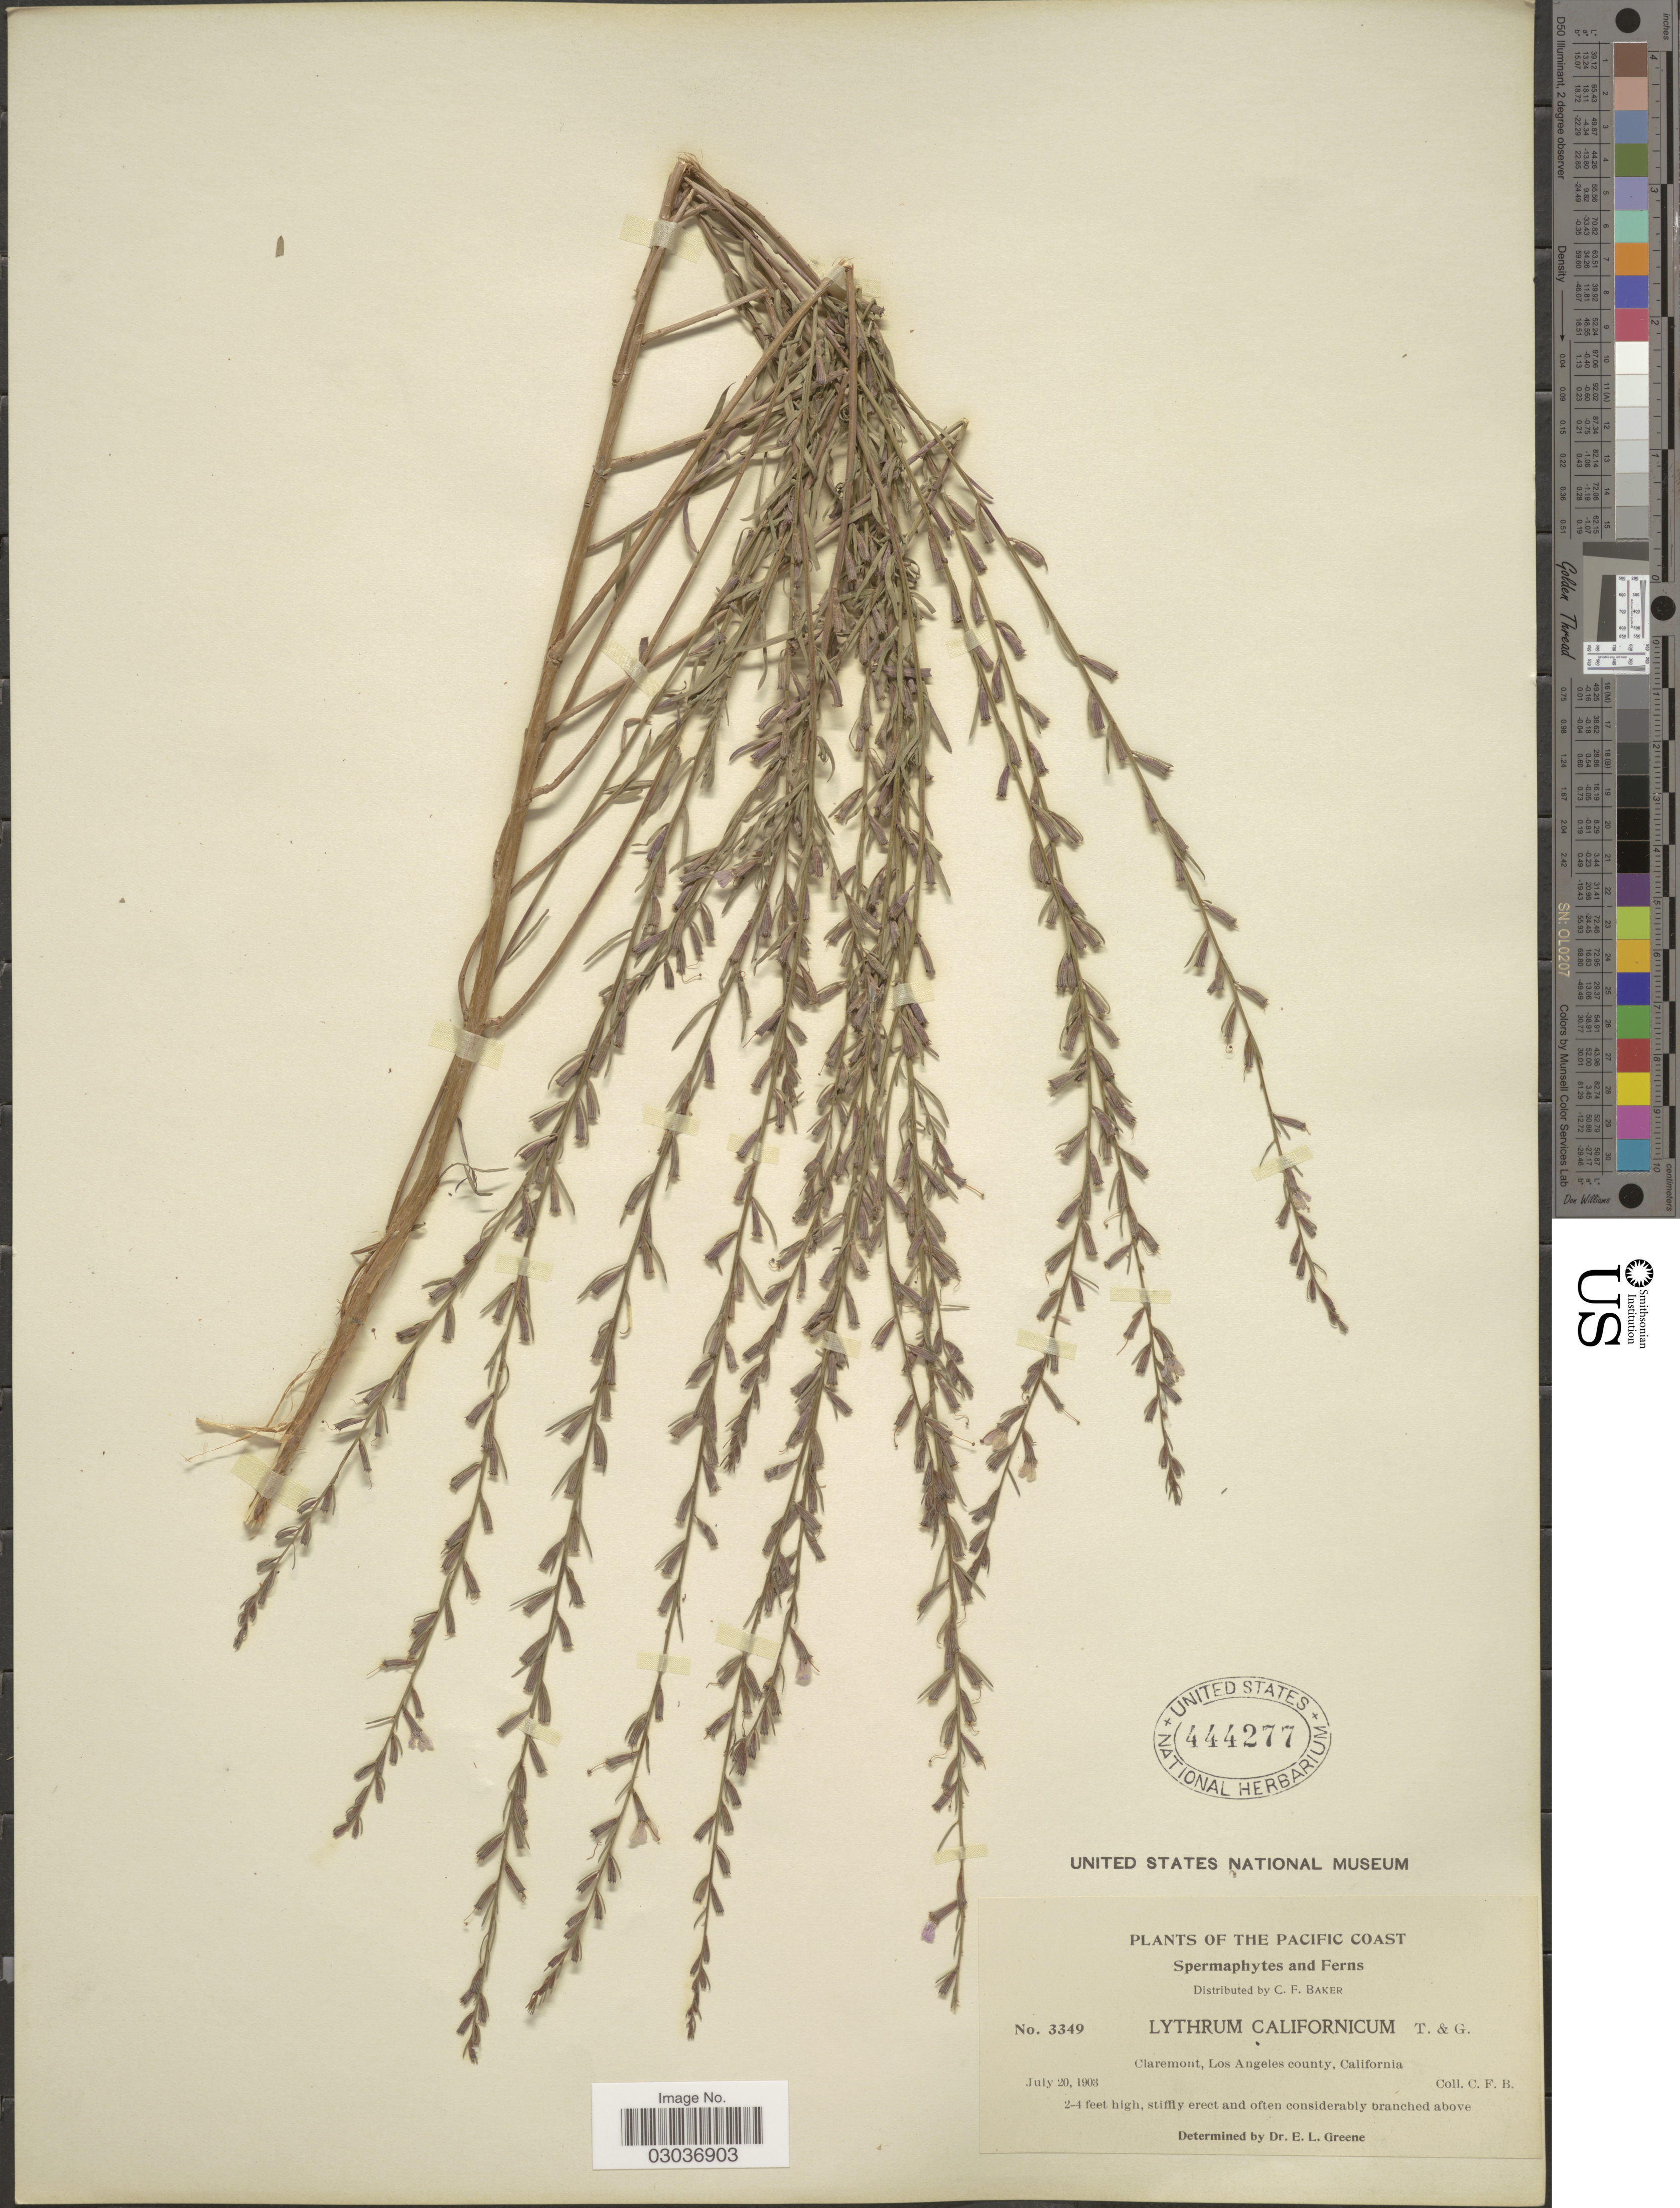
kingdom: Plantae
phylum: Tracheophyta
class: Magnoliopsida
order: Myrtales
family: Lythraceae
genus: Lythrum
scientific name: Lythrum californicum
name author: Torr. & A. Gray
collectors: C. F. Baker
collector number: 3349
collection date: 1903-07-20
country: United States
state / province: California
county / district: Los Angeles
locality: The Pacific Coast, Claremont, Los Angeles county.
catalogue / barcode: US 444277